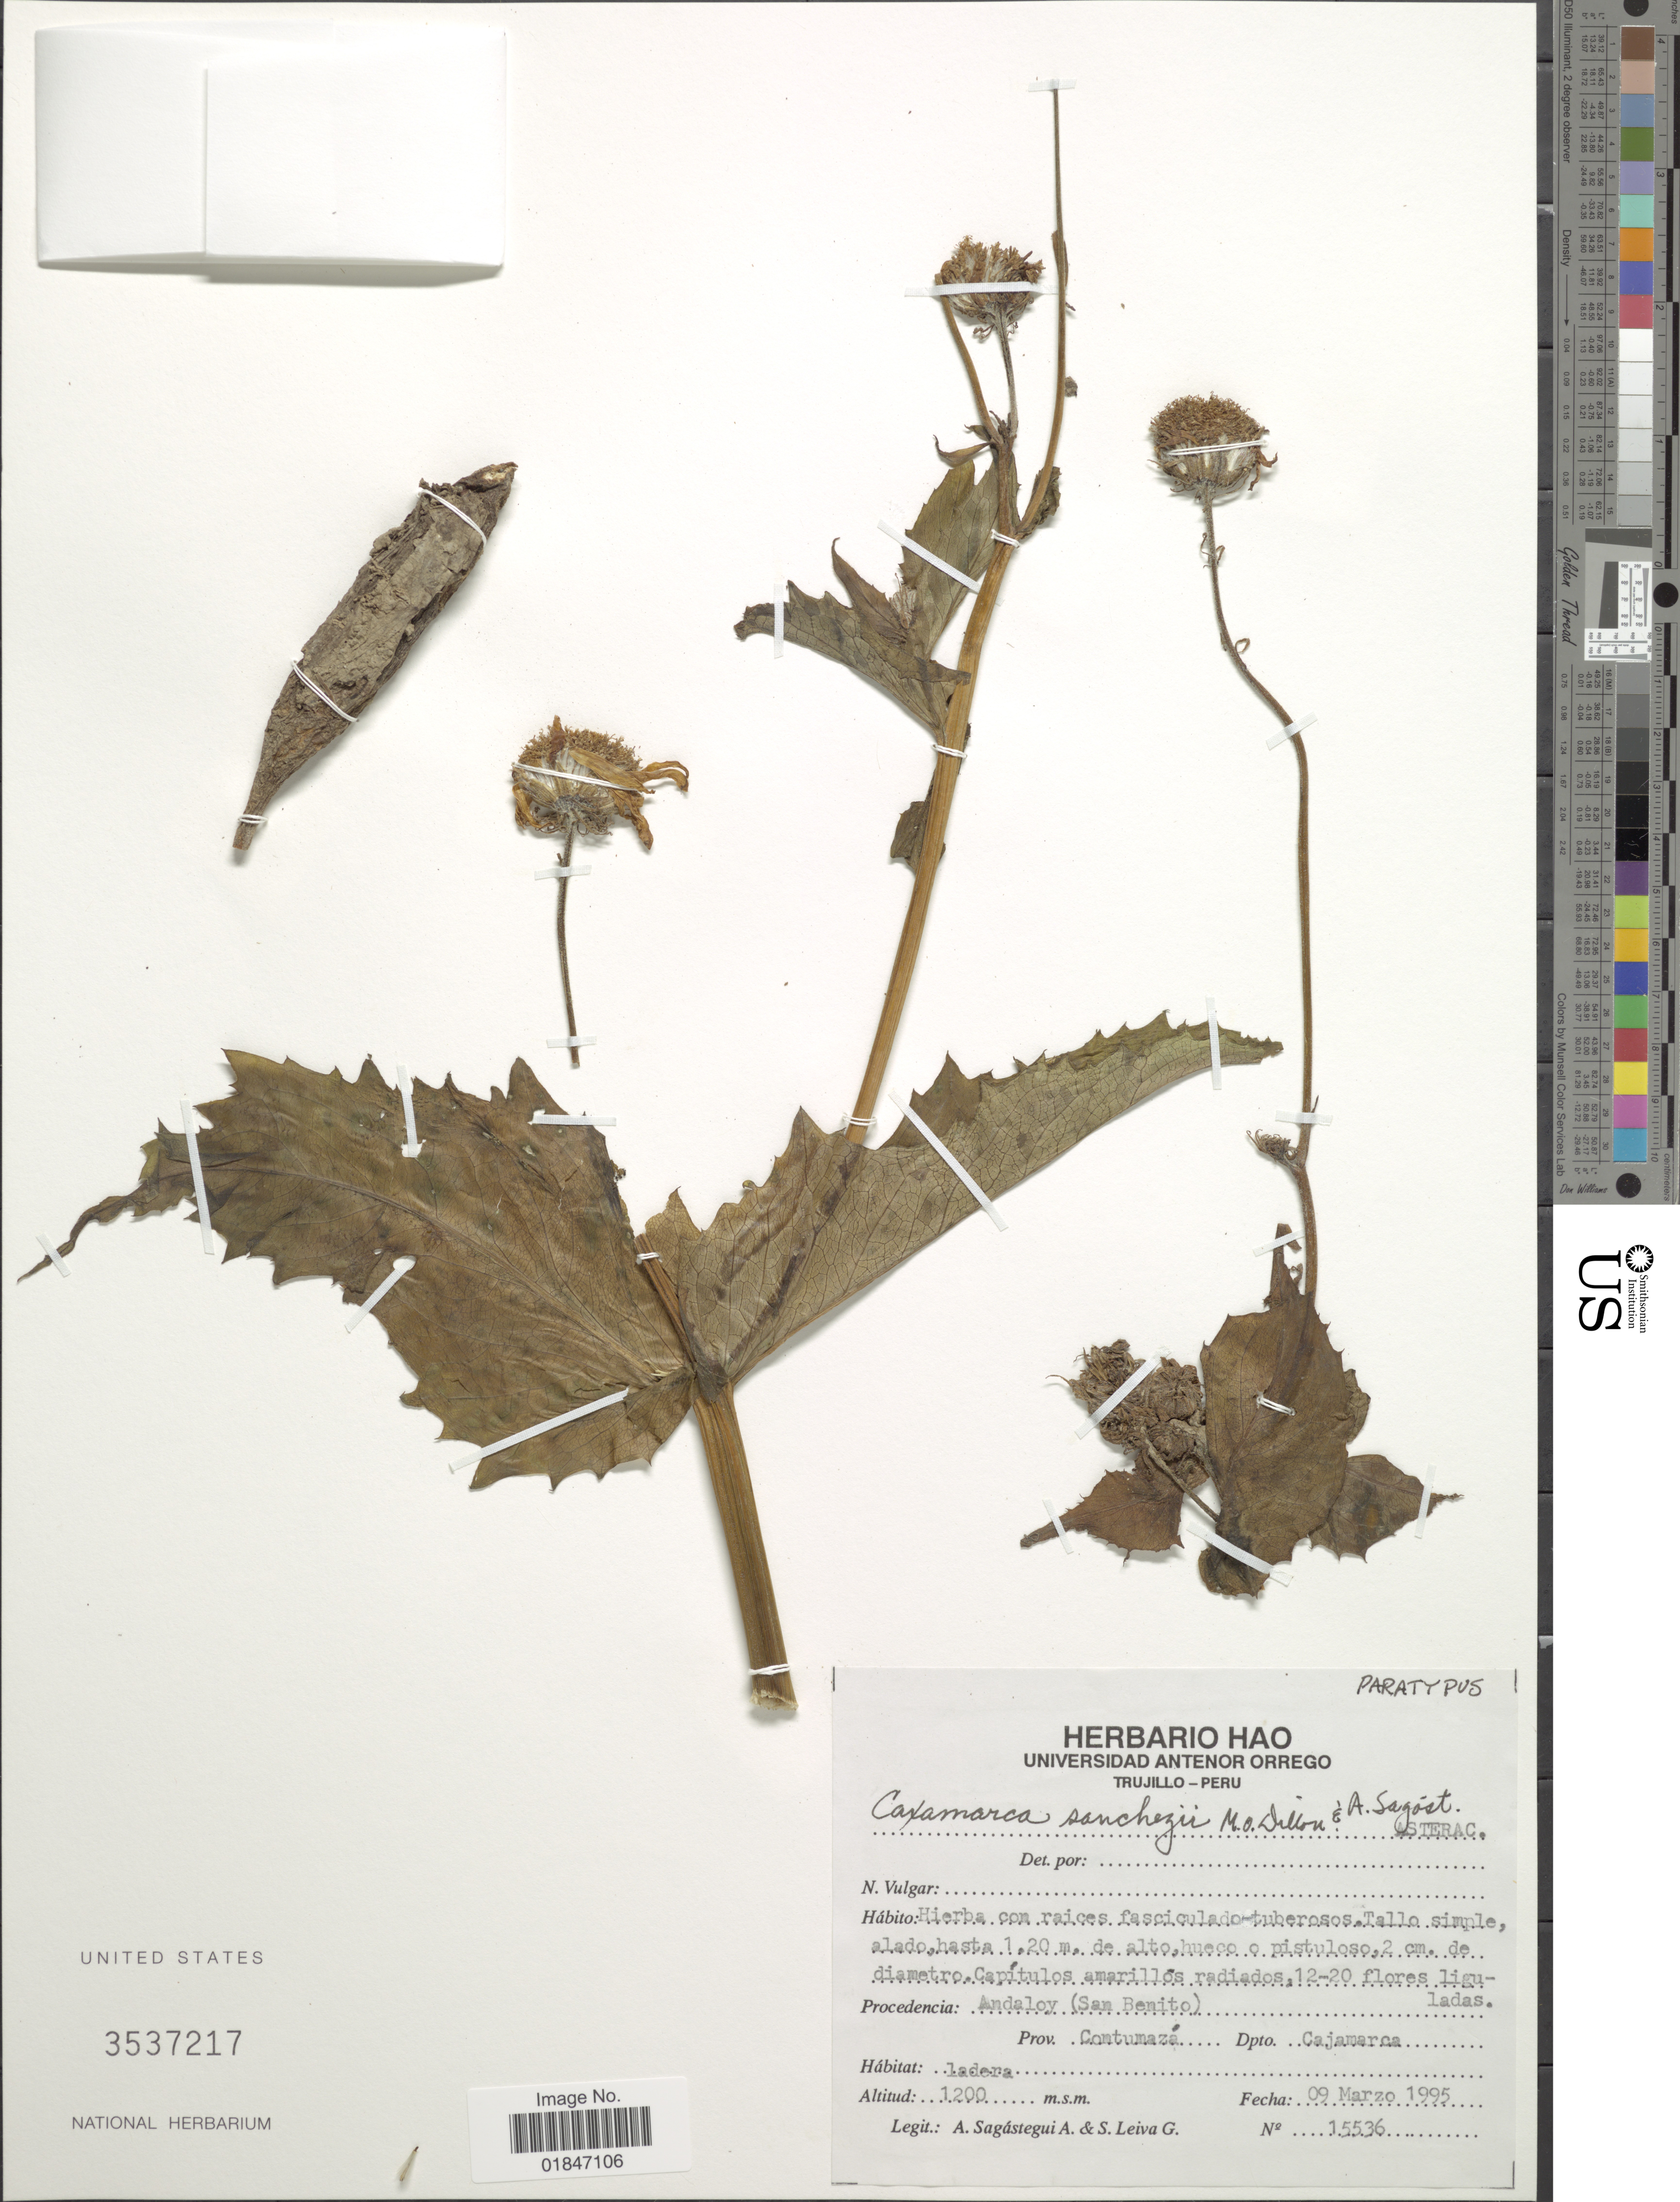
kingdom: Plantae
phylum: Tracheophyta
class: Magnoliopsida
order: Asterales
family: Asteraceae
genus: Caxamarca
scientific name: Caxamarca sanchezii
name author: M.O. Dillon & Sagást.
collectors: A. Sagástegui A. & S. Leiva G.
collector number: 15536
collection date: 1995-03-09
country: Peru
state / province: Cajamarca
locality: Andaloy (San Benito), Prov. Contumazá, Dpto. Cajamarca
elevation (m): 1200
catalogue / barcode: US 3537217